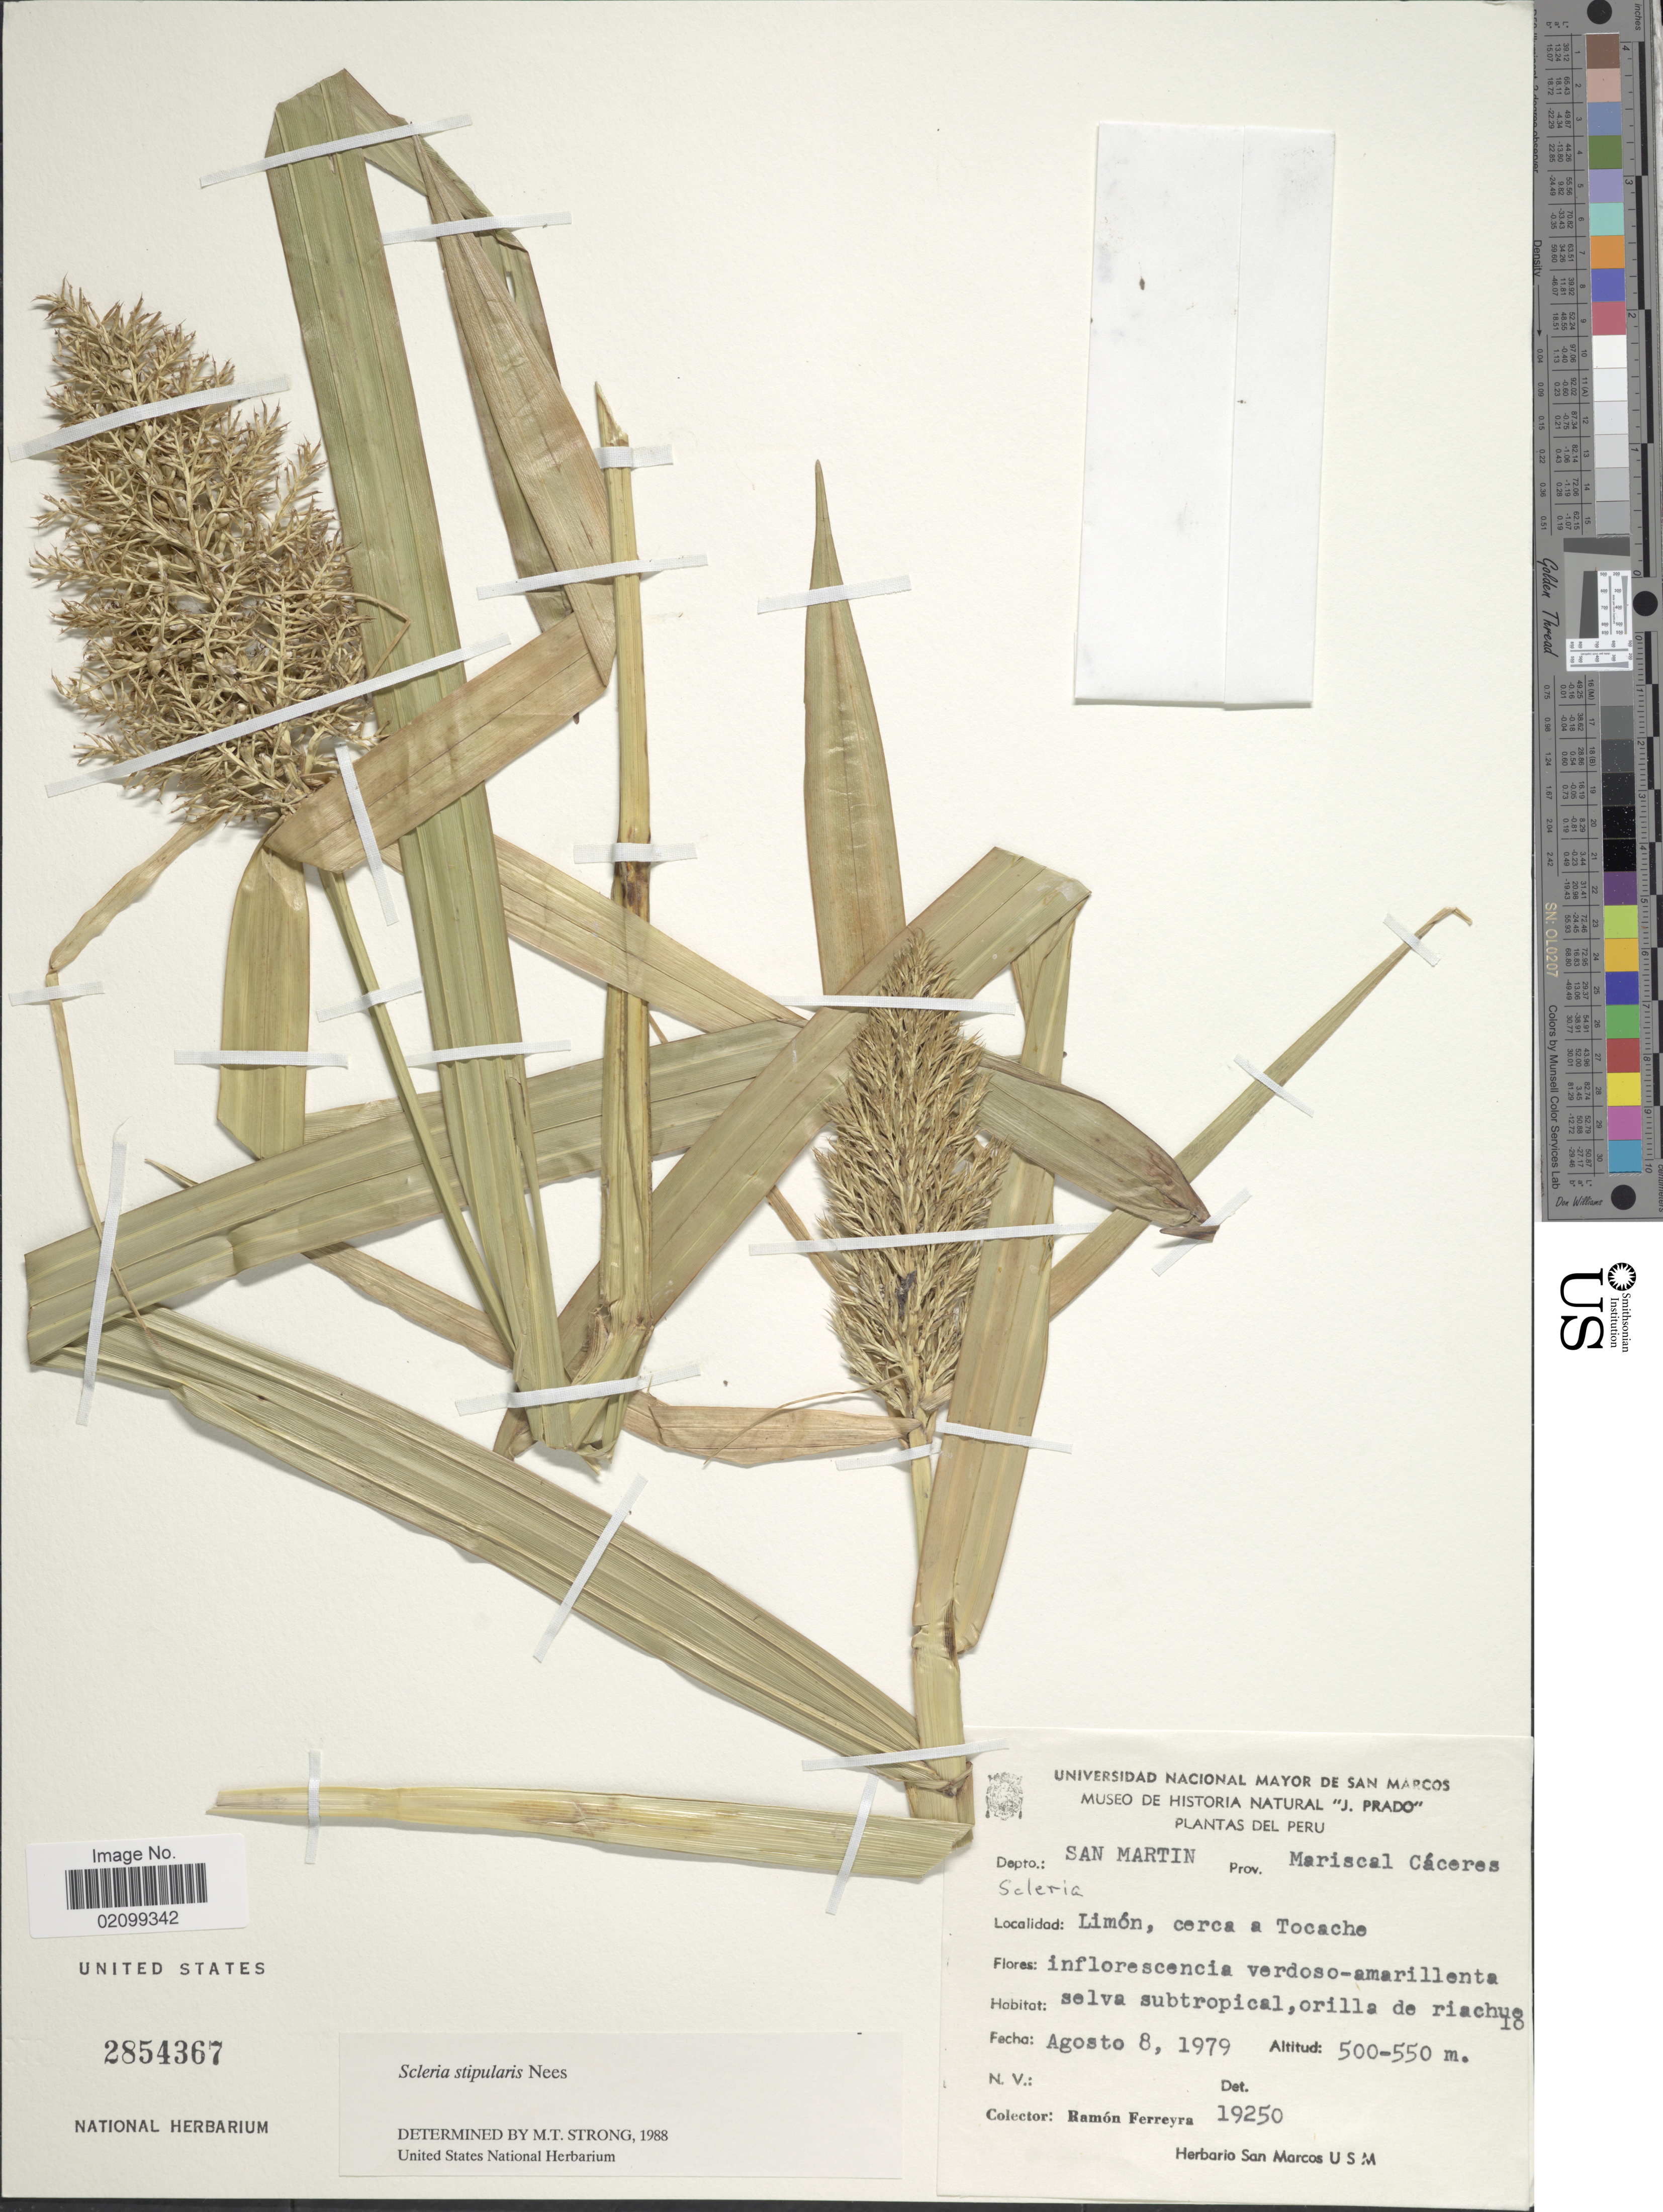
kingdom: Plantae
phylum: Tracheophyta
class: Liliopsida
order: Poales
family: Cyperaceae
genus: Scleria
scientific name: Scleria stipularis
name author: Nees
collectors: R. A. Ferreyra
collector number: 19250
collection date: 1979-08-08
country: Peru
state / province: San Martín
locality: Depto: San Martin, Prov. Mariscal Caceres, Limon, cerca a Tocache.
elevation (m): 500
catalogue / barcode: US 285367